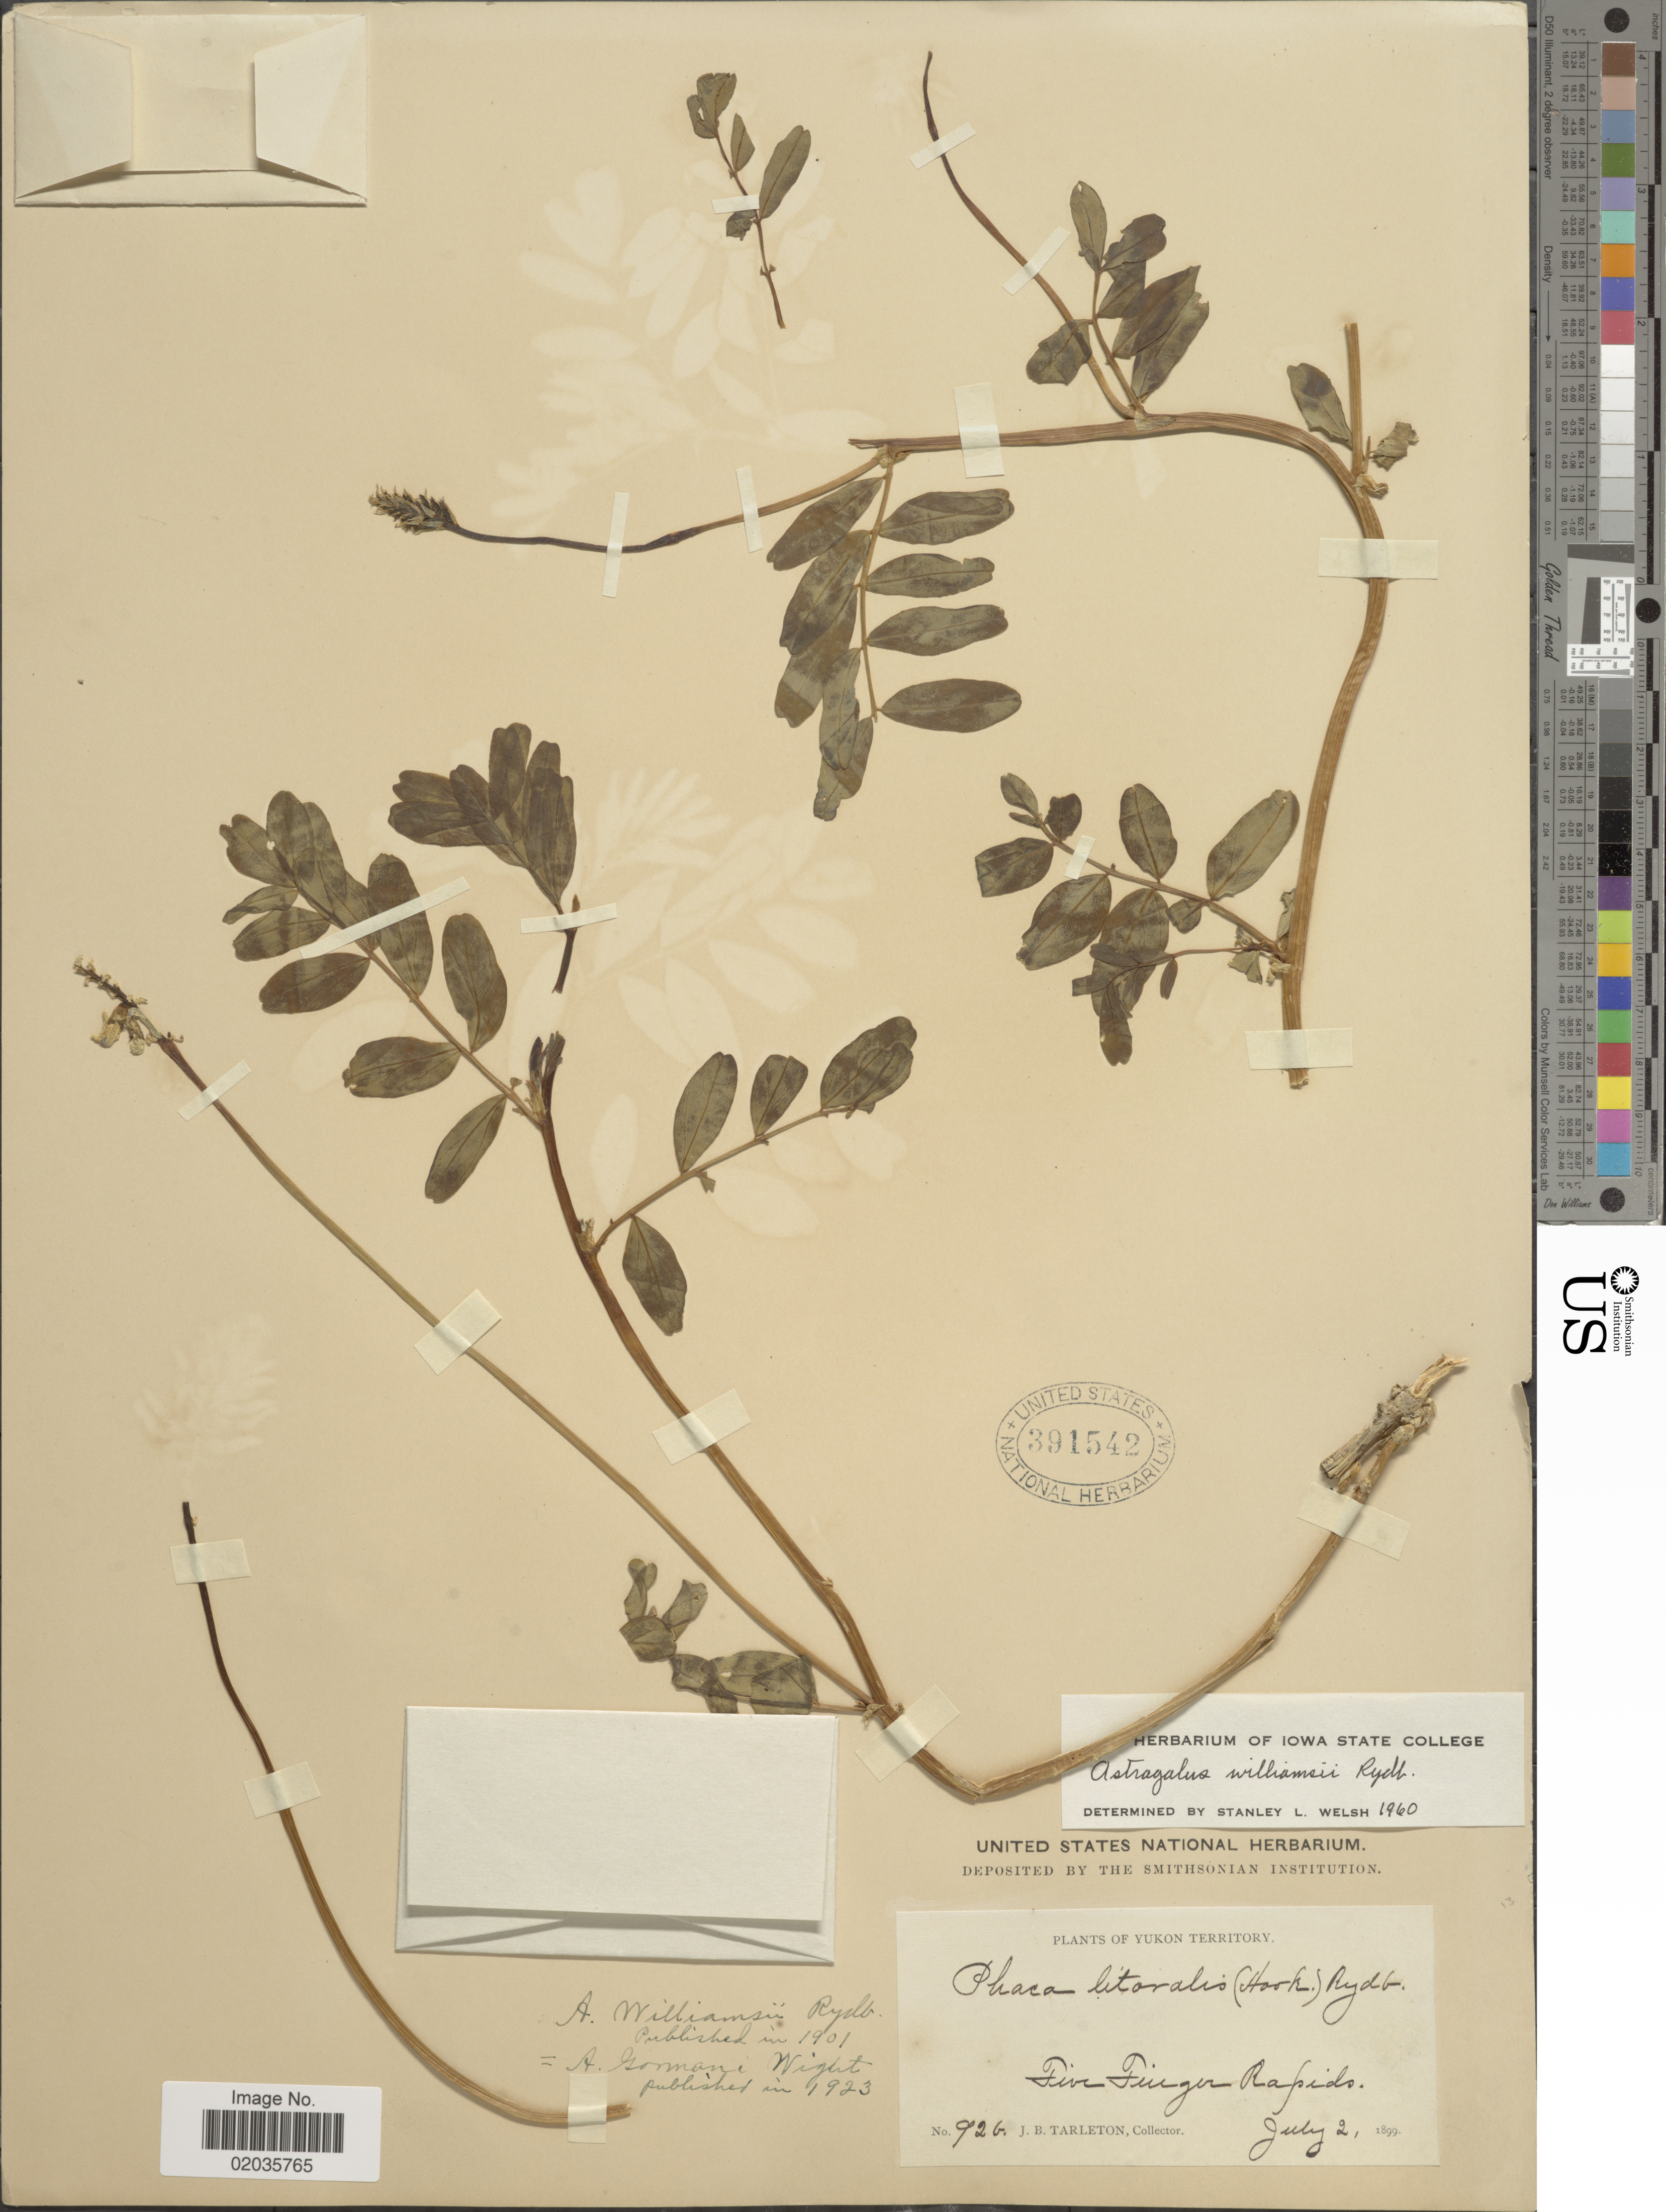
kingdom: Plantae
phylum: Tracheophyta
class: Magnoliopsida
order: Fabales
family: Fabaceae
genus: Astragalus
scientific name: Astragalus williamsii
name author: Rydb.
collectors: J. Tarleton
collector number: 926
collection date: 1899-07-02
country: Canada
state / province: Yukon Territory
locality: Five Fuiger Rapids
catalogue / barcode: US 391542